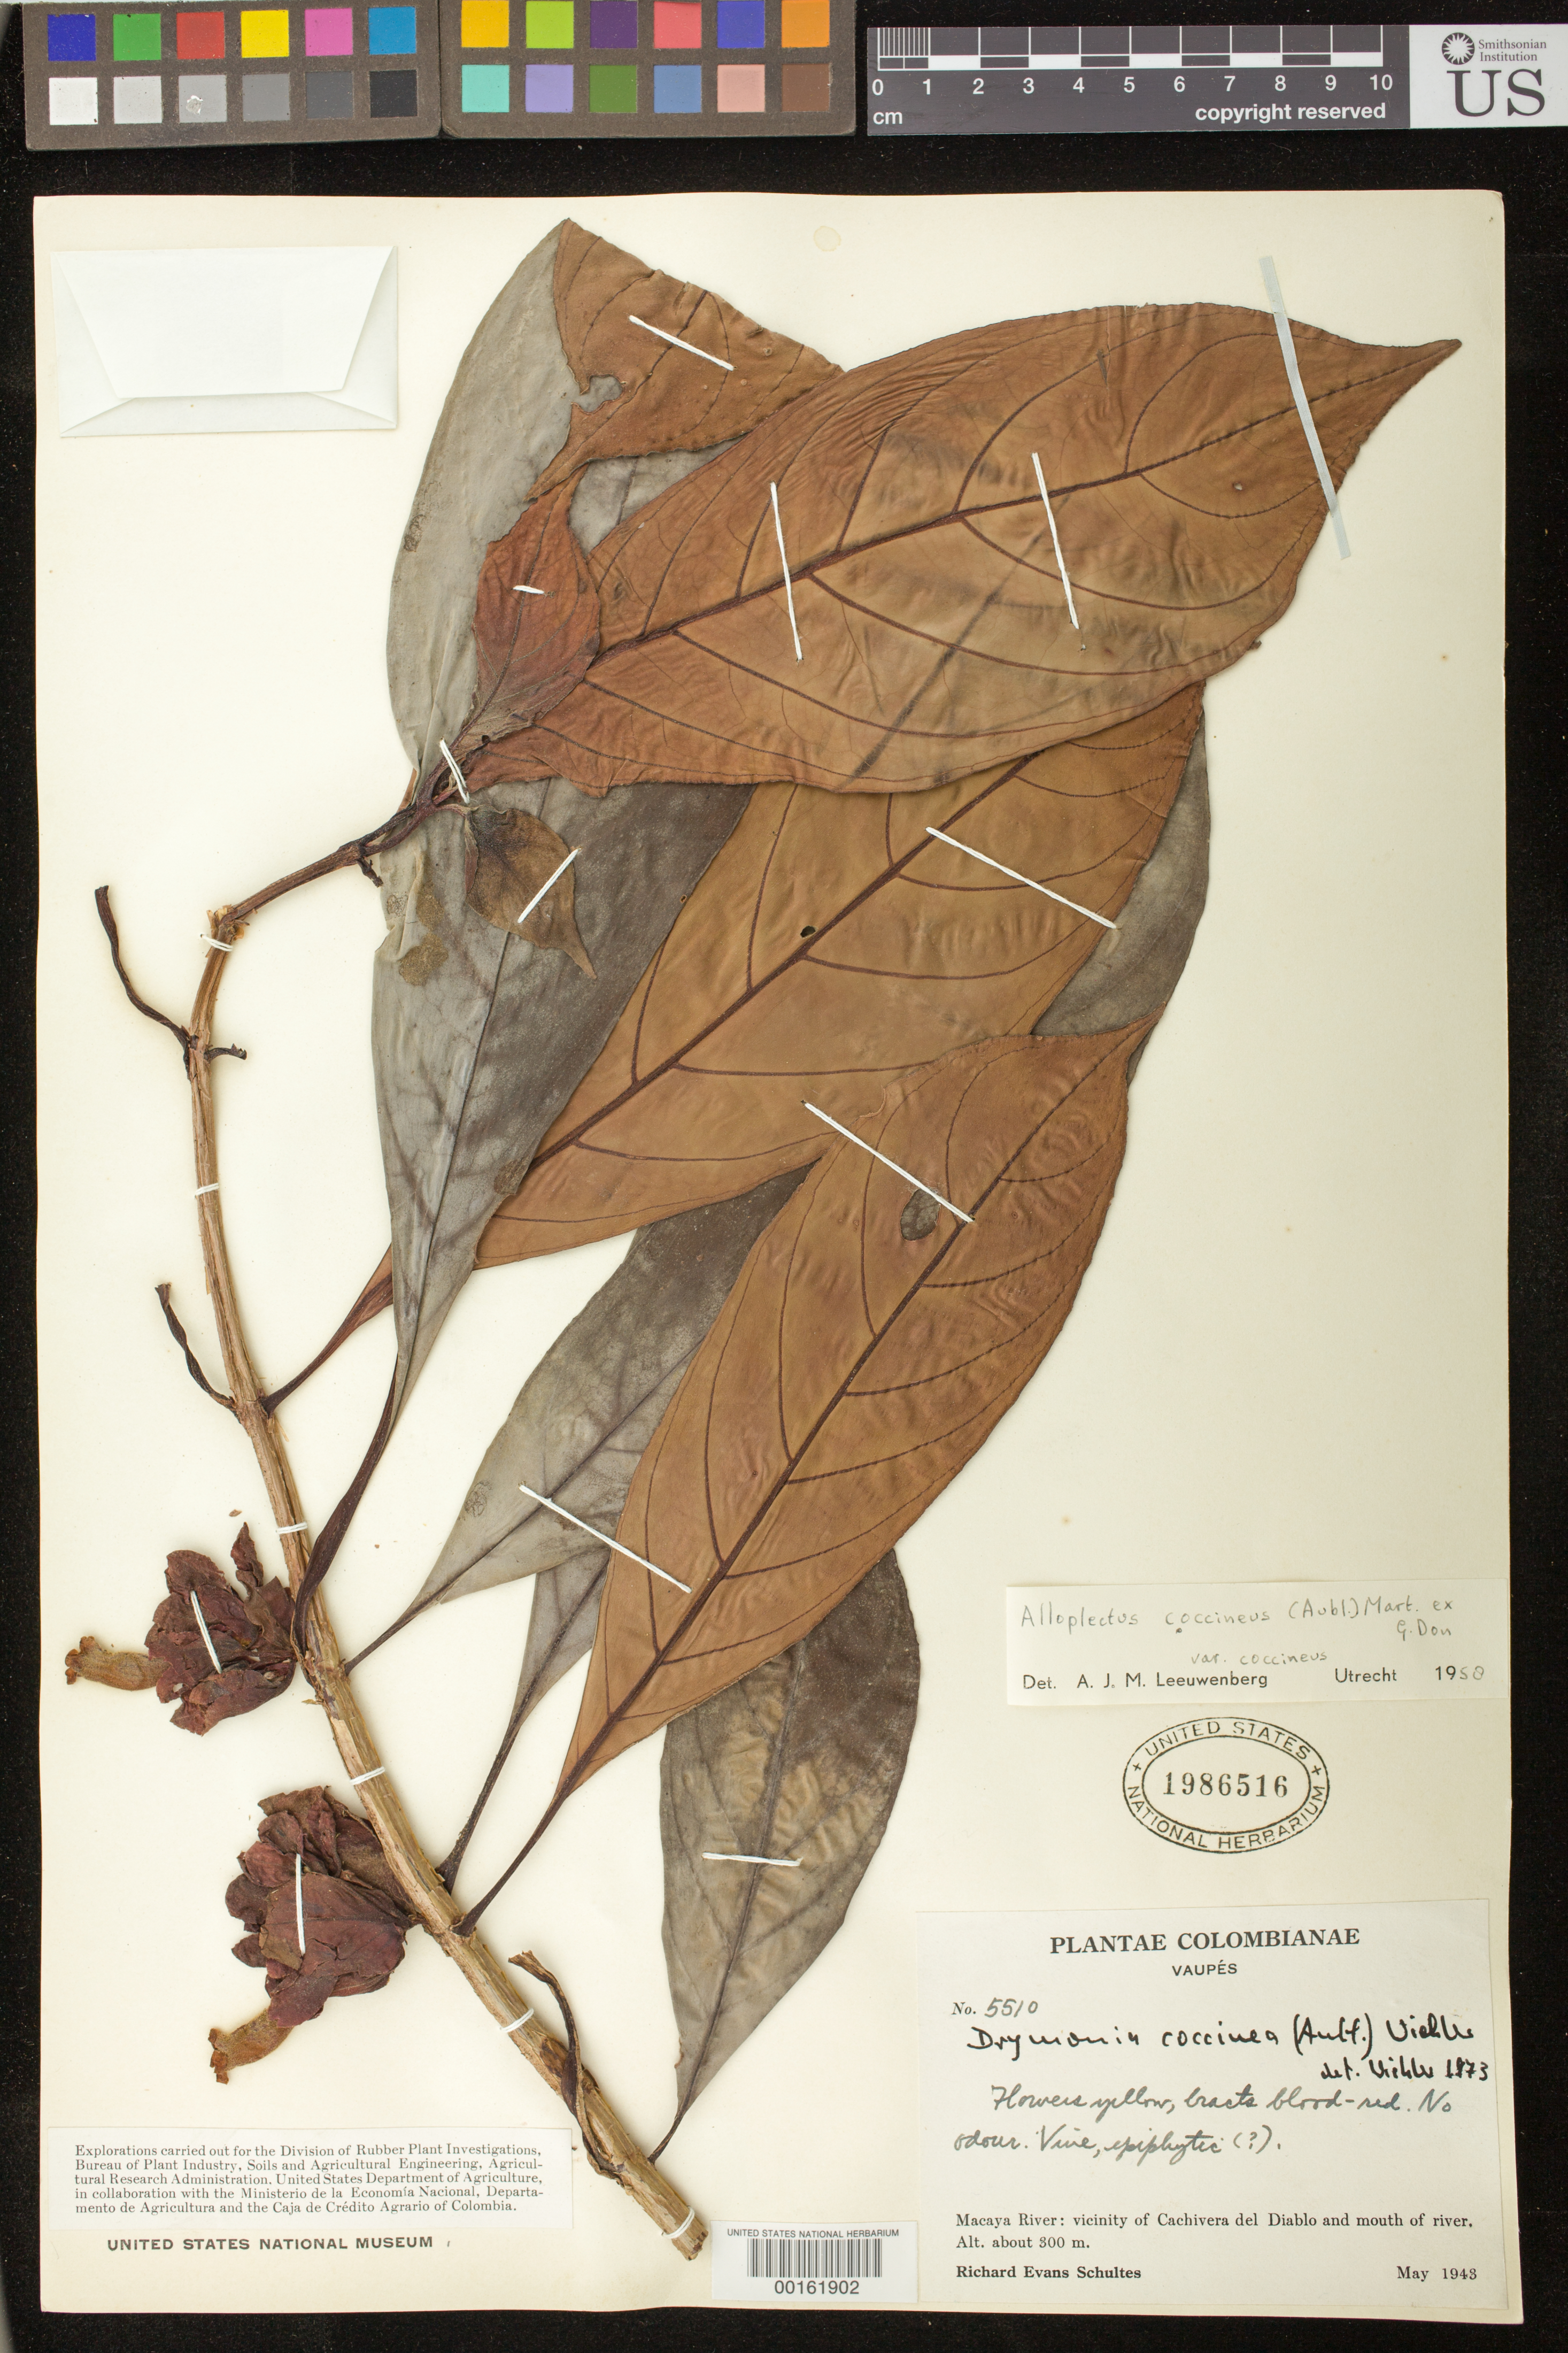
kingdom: Plantae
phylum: Tracheophyta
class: Magnoliopsida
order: Lamiales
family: Gesneriaceae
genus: Drymonia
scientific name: Drymonia coccinea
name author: (Aubl.) Wiehler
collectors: R. E. Schultes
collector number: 5510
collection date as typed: May 1943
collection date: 1943-05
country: Colombia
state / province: Vaupés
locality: Macaya River, vicinity of Cachivera del Diablo & mouth of river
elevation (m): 300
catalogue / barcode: US 1986516